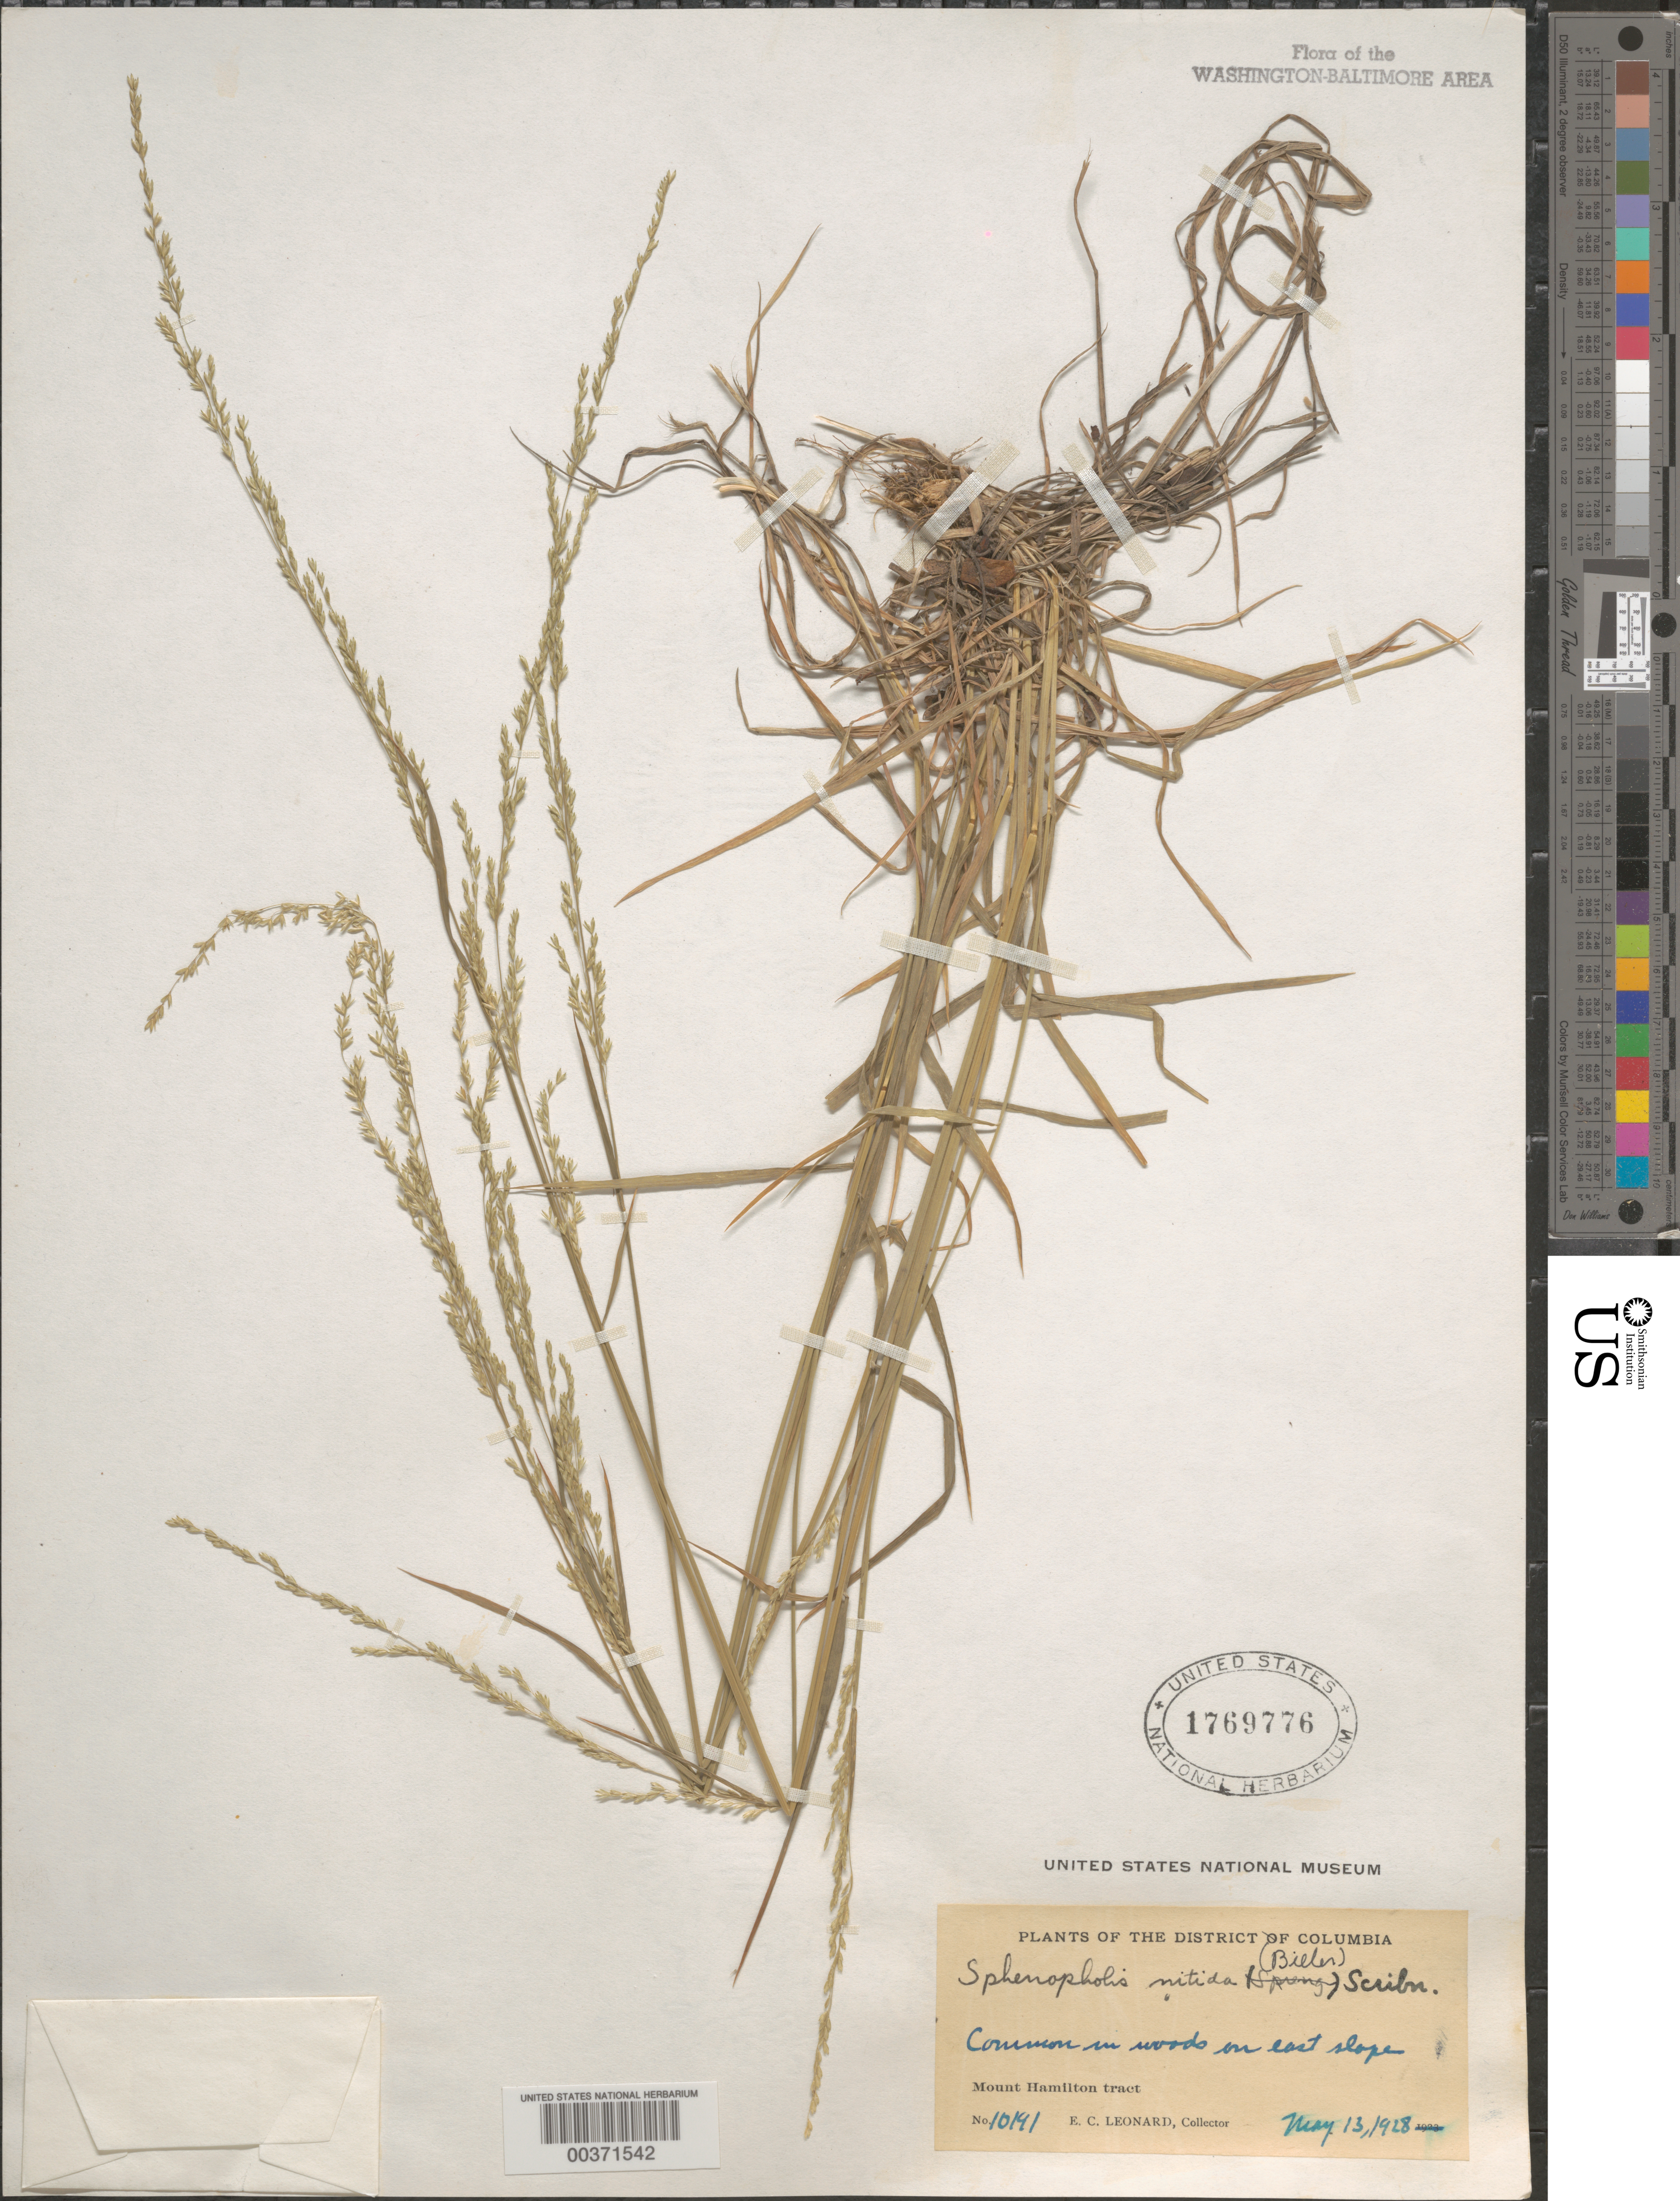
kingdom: Plantae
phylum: Tracheophyta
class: Liliopsida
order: Poales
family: Poaceae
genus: Sphenopholis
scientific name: Sphenopholis nitida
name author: (Biehler) Scribn.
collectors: E. C. Leonard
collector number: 10191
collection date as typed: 13 May 1928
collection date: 1928-05-13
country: United States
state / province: District of Columbia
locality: Mount Hamilton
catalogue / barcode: US 1769776